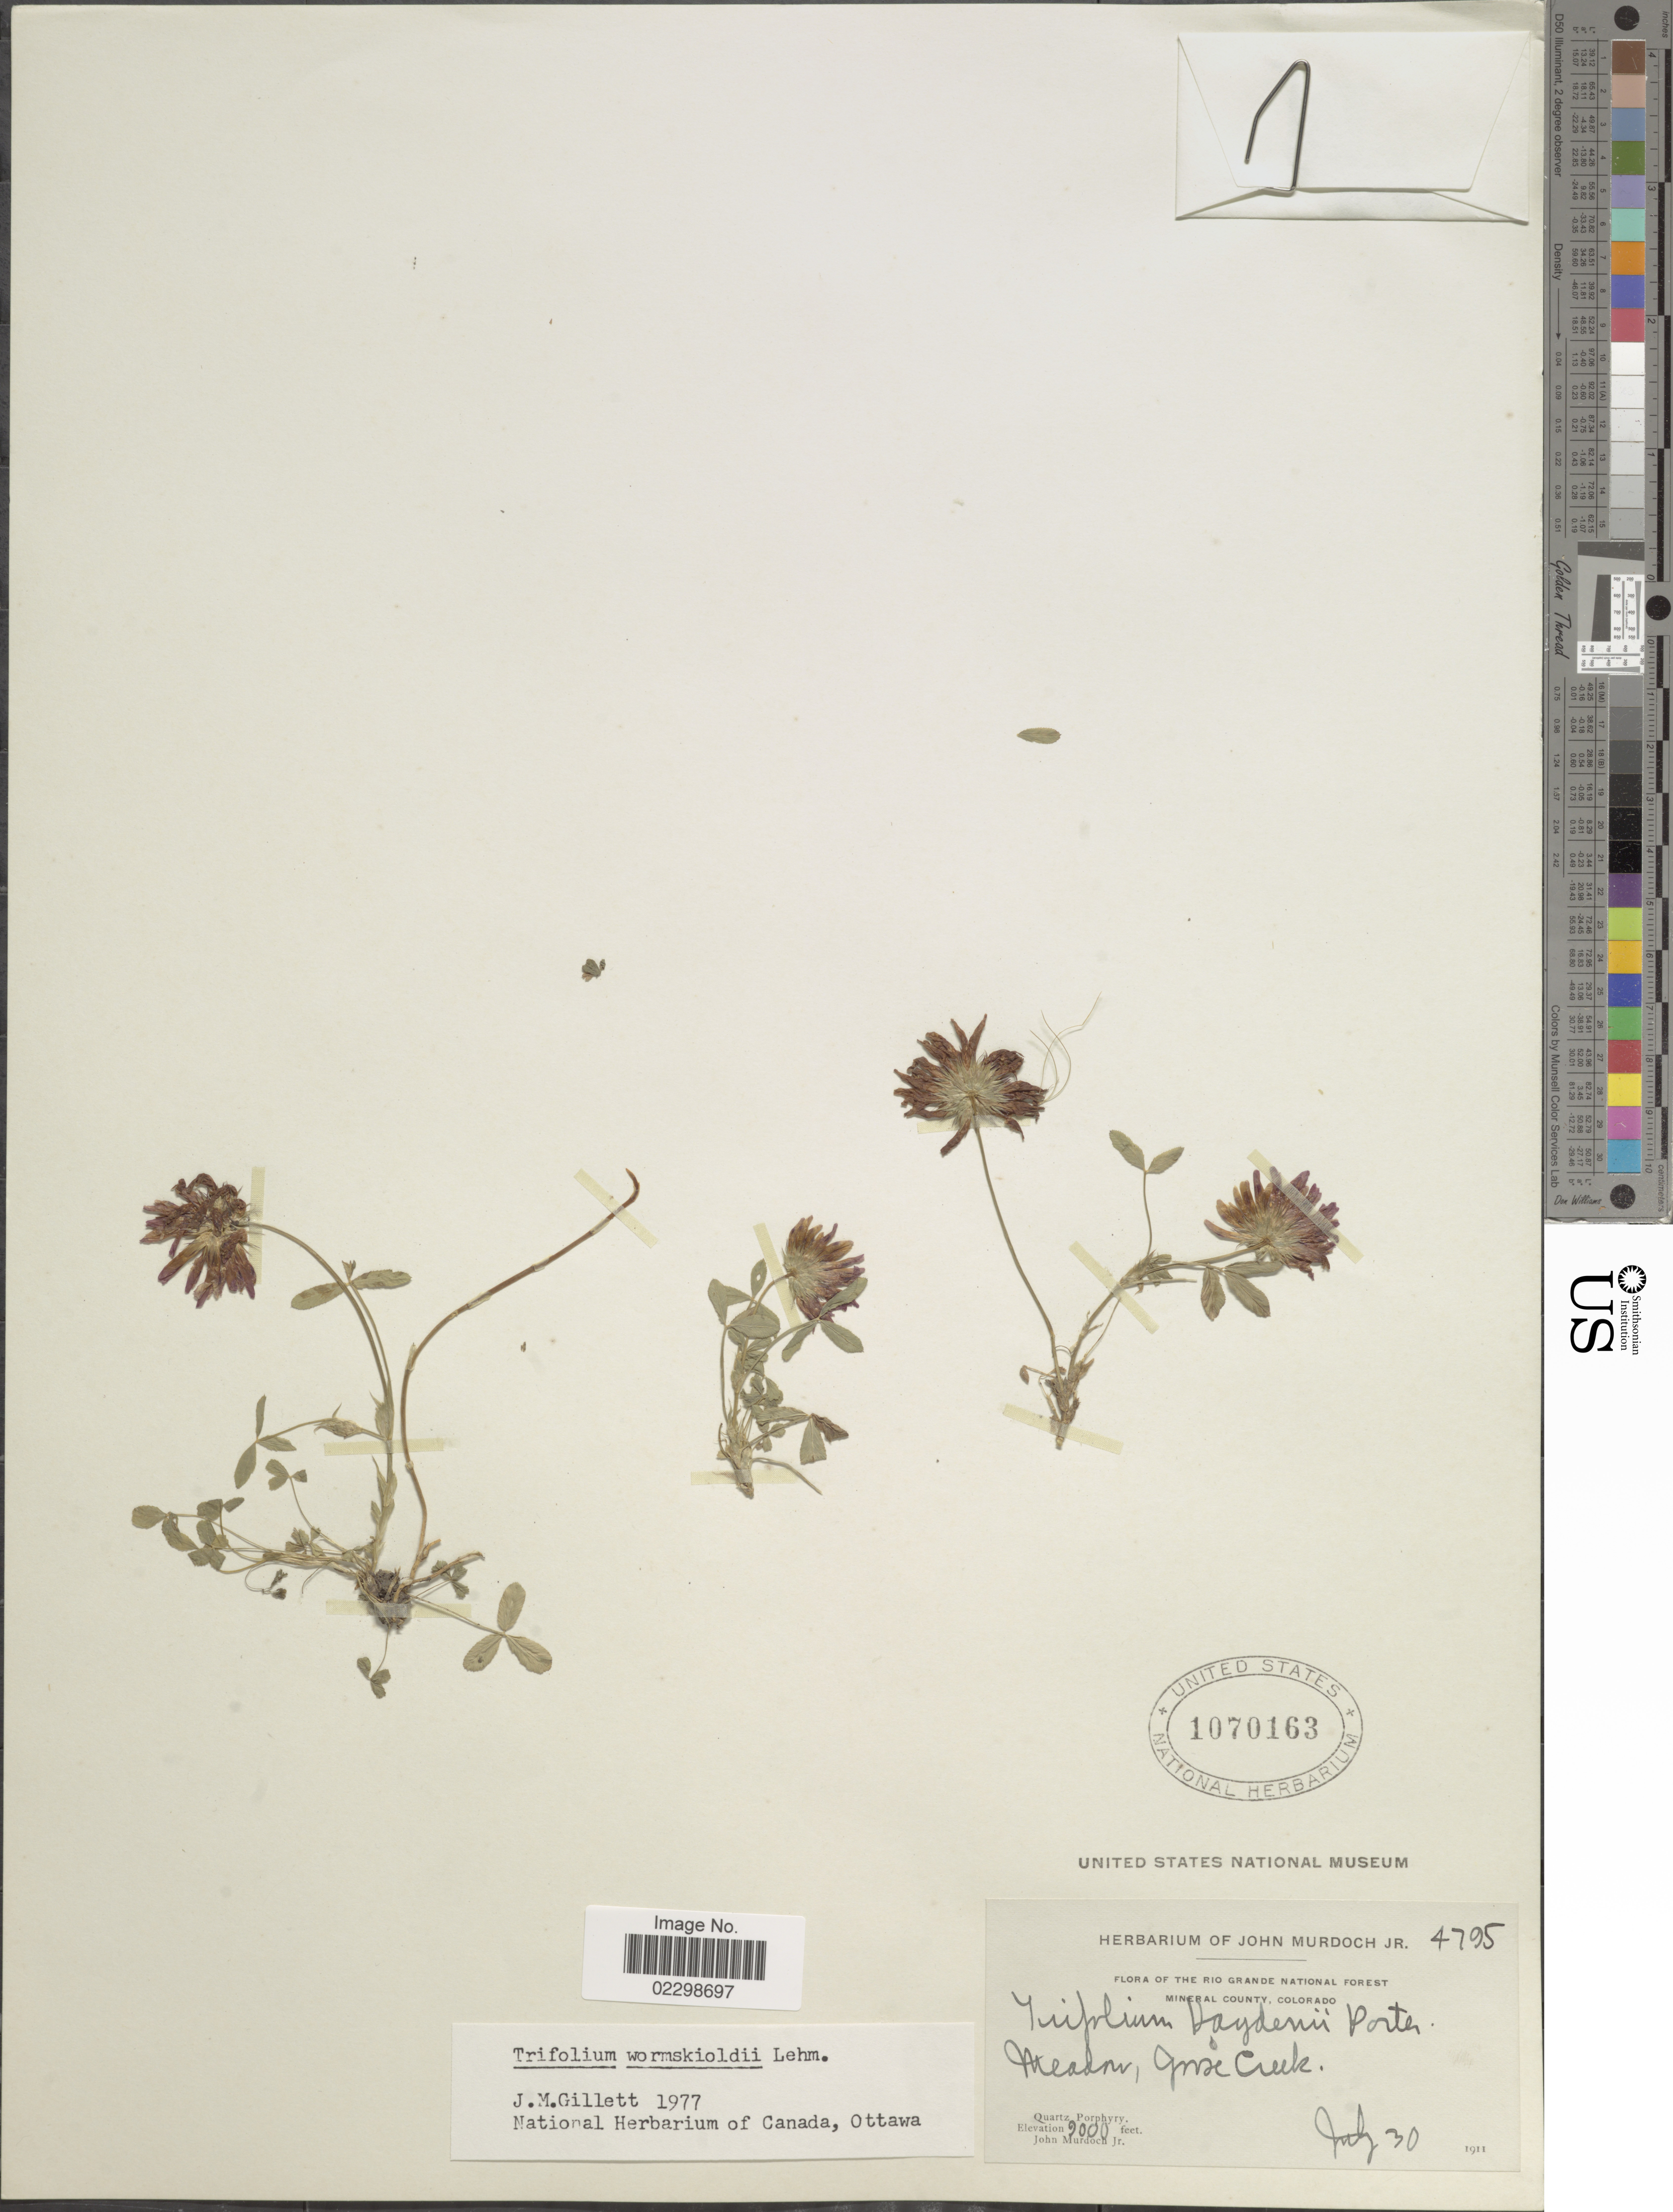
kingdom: Plantae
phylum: Tracheophyta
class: Magnoliopsida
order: Fabales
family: Fabaceae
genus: Trifolium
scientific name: Trifolium wormskioldii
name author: Lehm.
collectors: J. Murdoch Jr.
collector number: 4795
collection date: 1911-07-30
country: United States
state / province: Colorado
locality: The Rio Grande National Forest, Mineral County, Goose Creek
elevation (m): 2743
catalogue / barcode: US 1070163